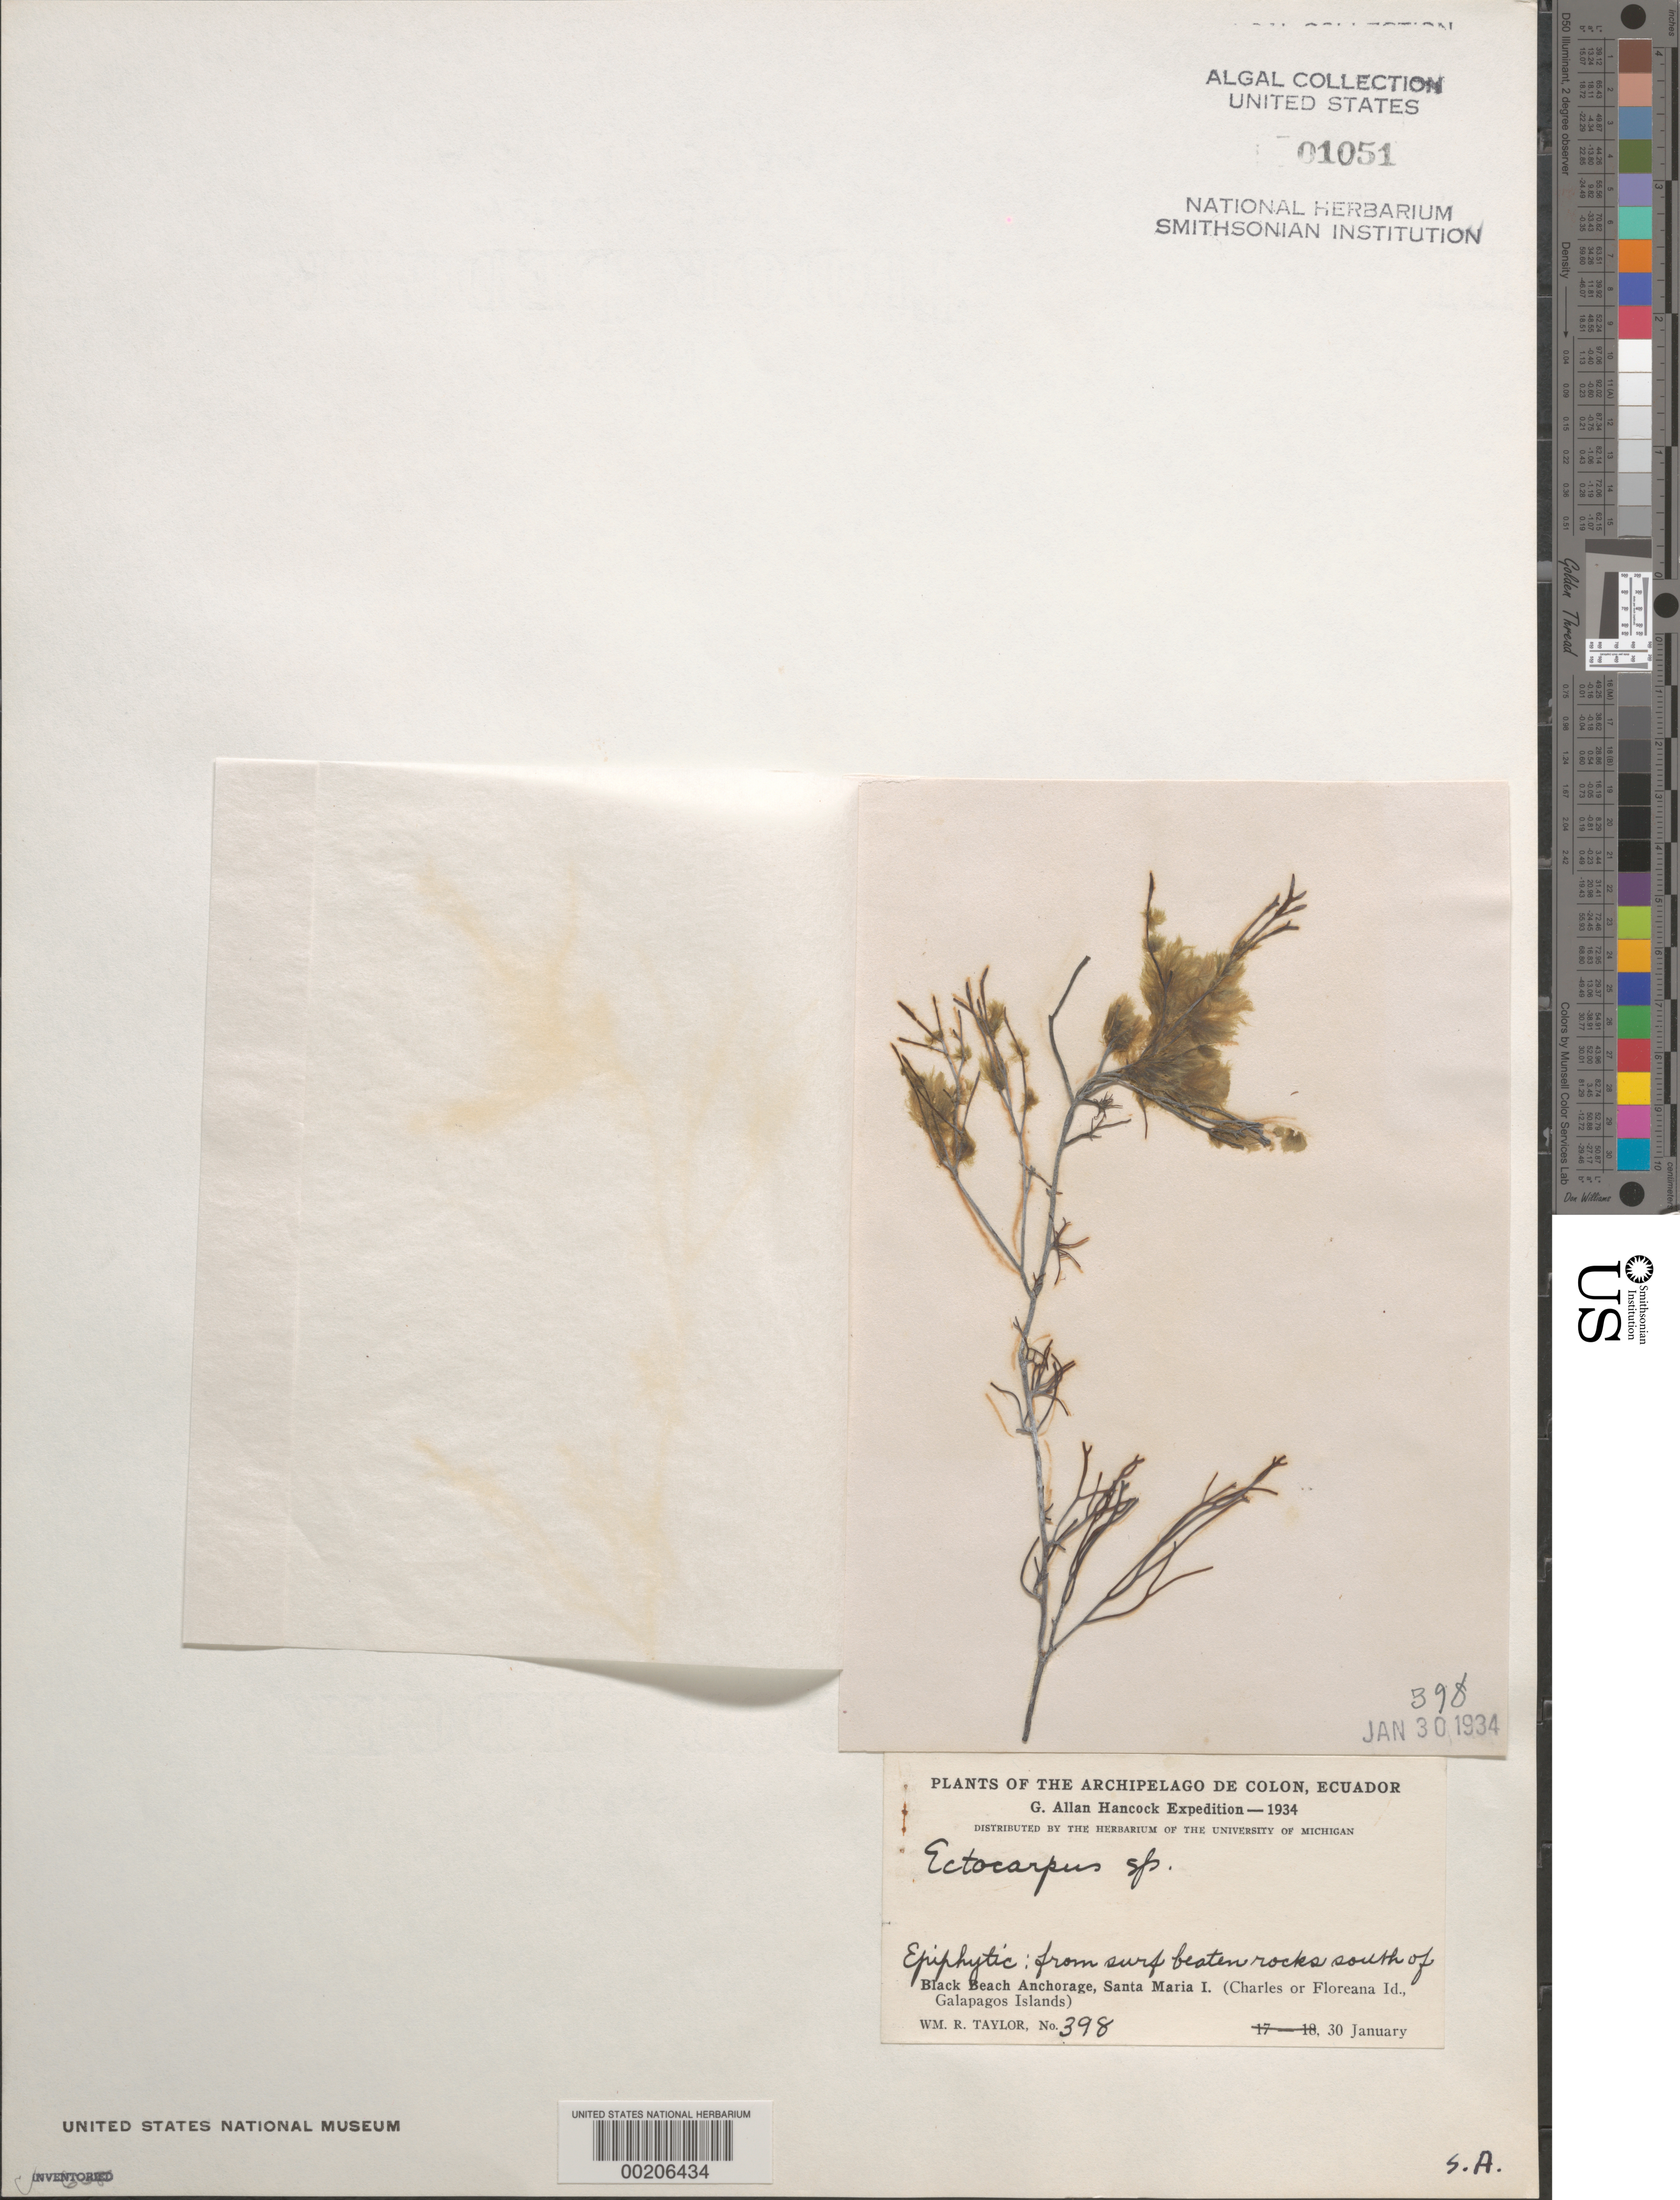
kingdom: Chromista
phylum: Ochrophyta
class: Phaeophyceae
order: Ectocarpales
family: Ectocarpaceae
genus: Ectocarpus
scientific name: Ectocarpus sp.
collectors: W. R. Taylor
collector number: WRT 34-398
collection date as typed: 30 Jan 1934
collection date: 1934-01-30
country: Ecuador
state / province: Colón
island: Floreana [Charles, Santa Maria]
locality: Black Beach Anchorage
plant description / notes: G. Allan Hancock Expedition, 1934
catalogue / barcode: US 1051